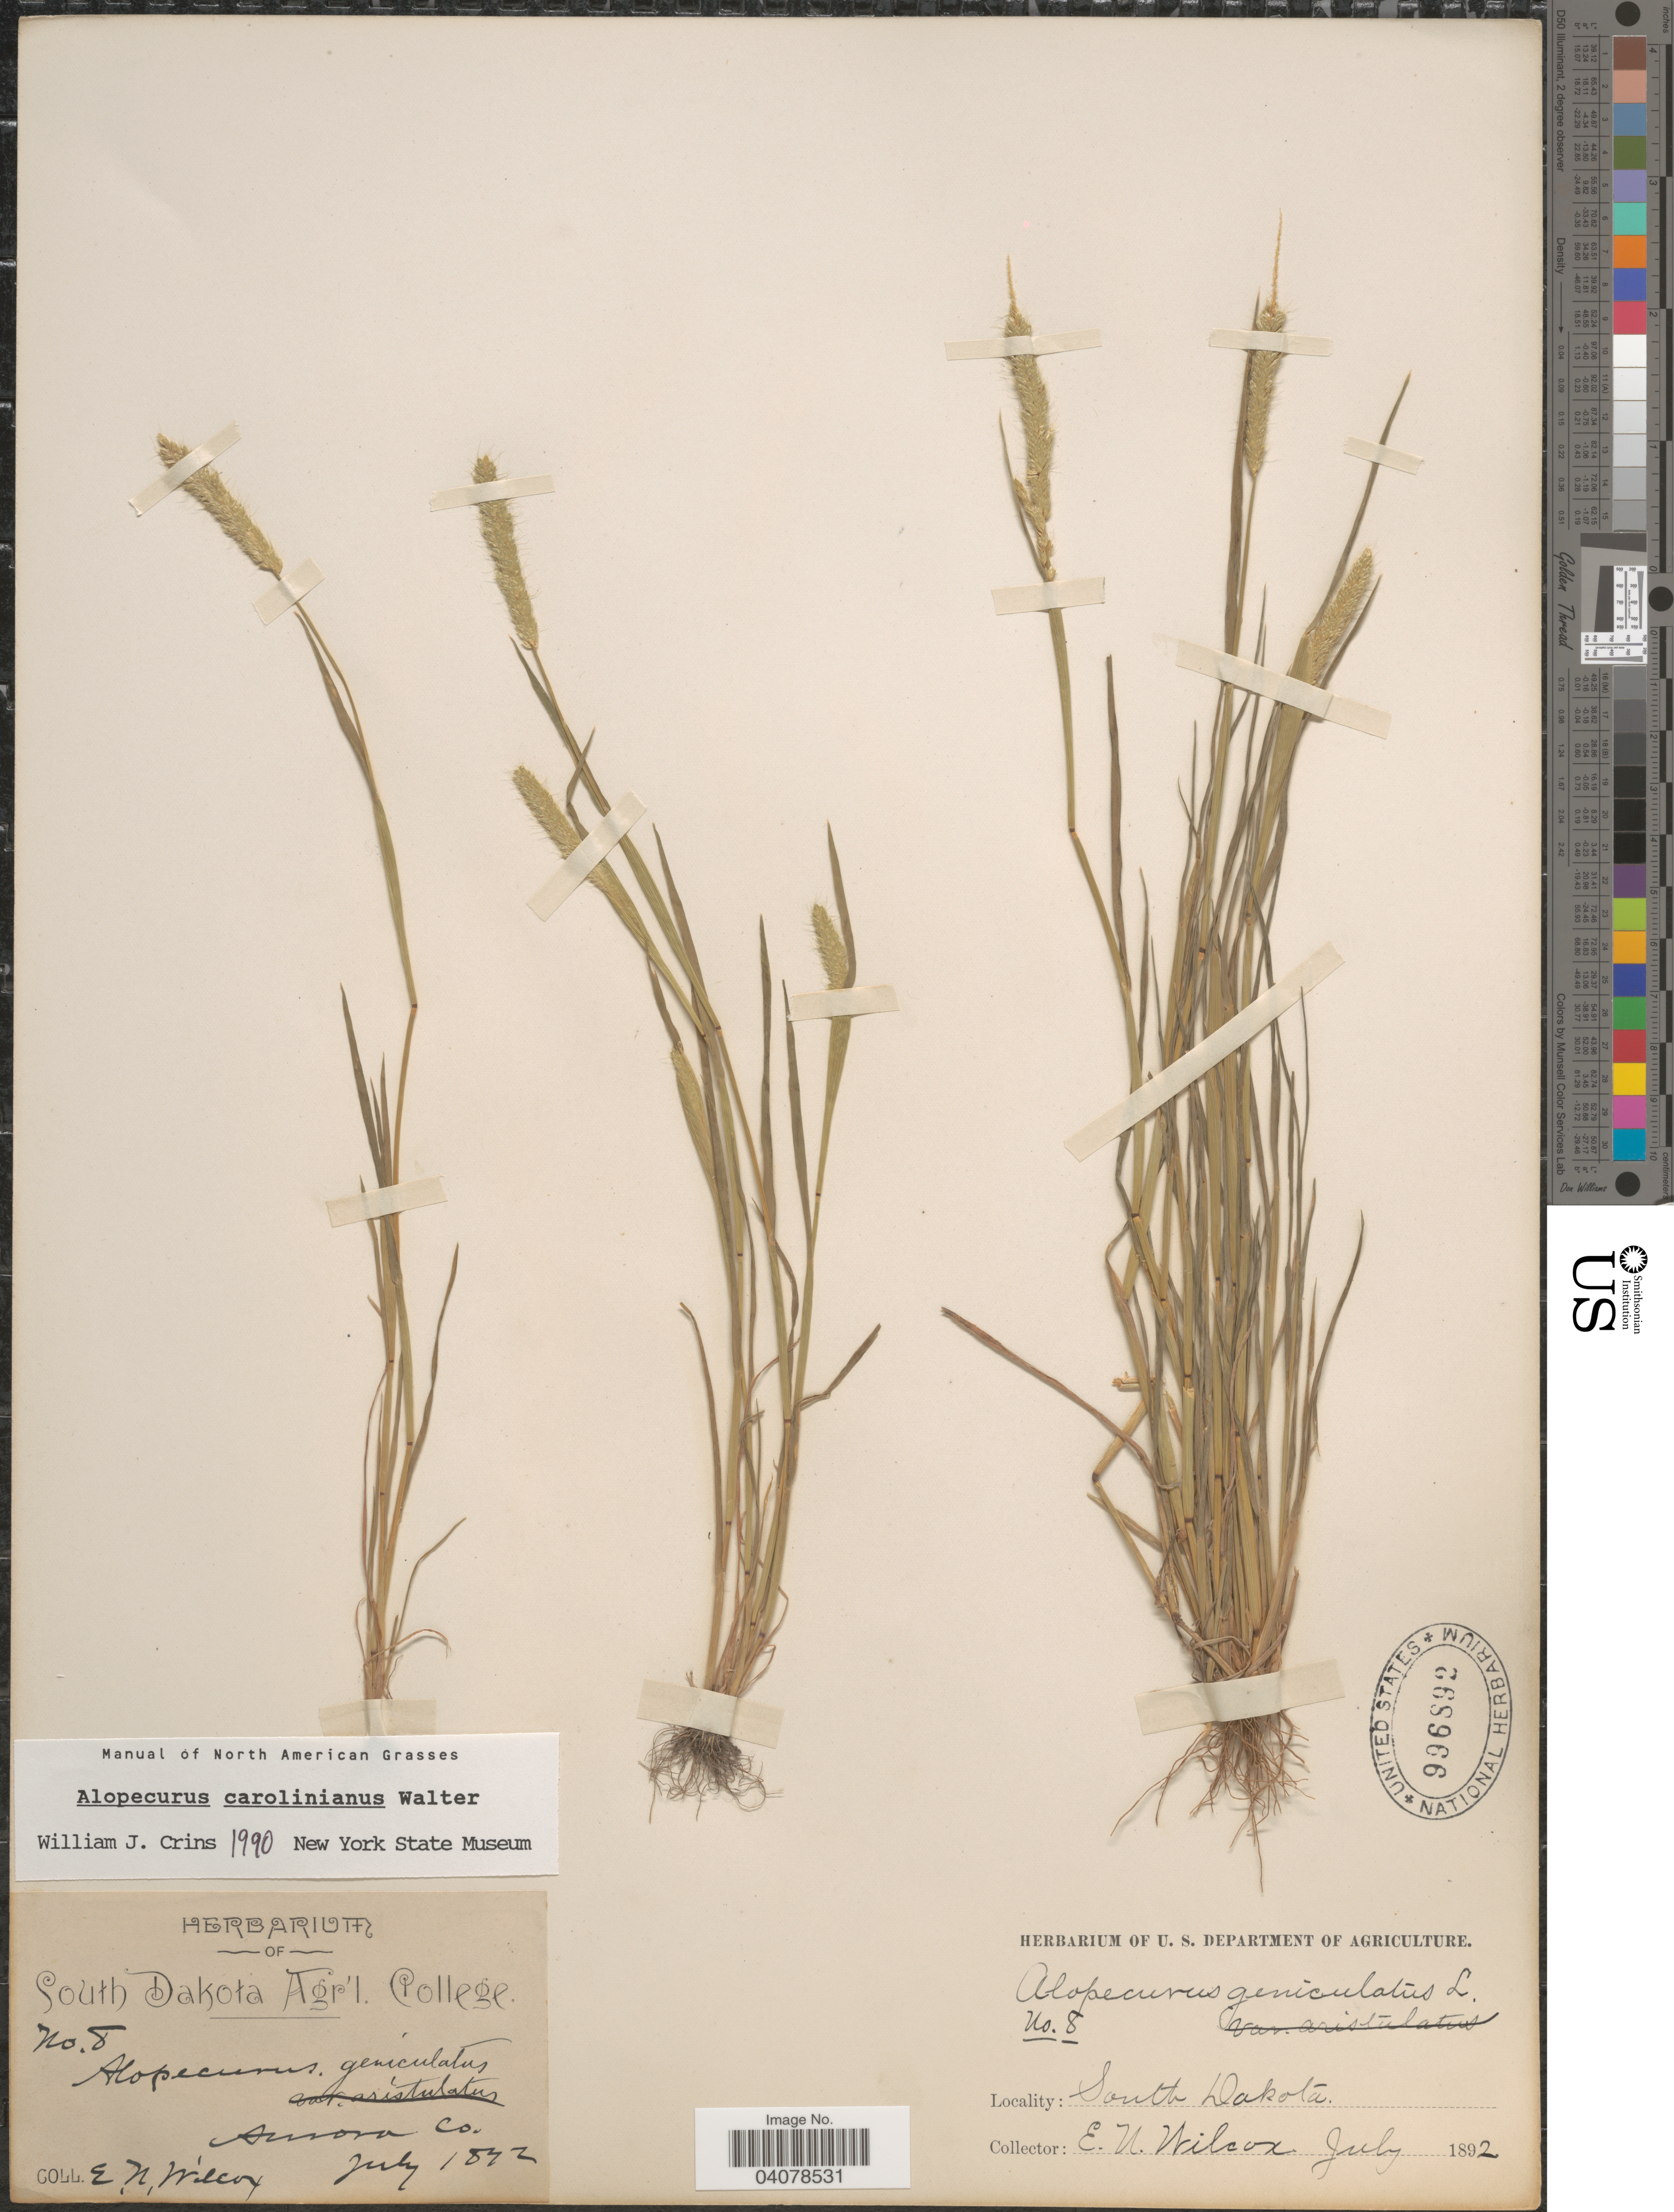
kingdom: Plantae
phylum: Tracheophyta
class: Liliopsida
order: Poales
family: Poaceae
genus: Alopecurus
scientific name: Alopecurus carolinianus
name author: Walter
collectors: E. Wilcox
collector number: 8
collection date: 1892-07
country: United States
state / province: South Dakota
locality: Amora Co.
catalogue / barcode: US 996892